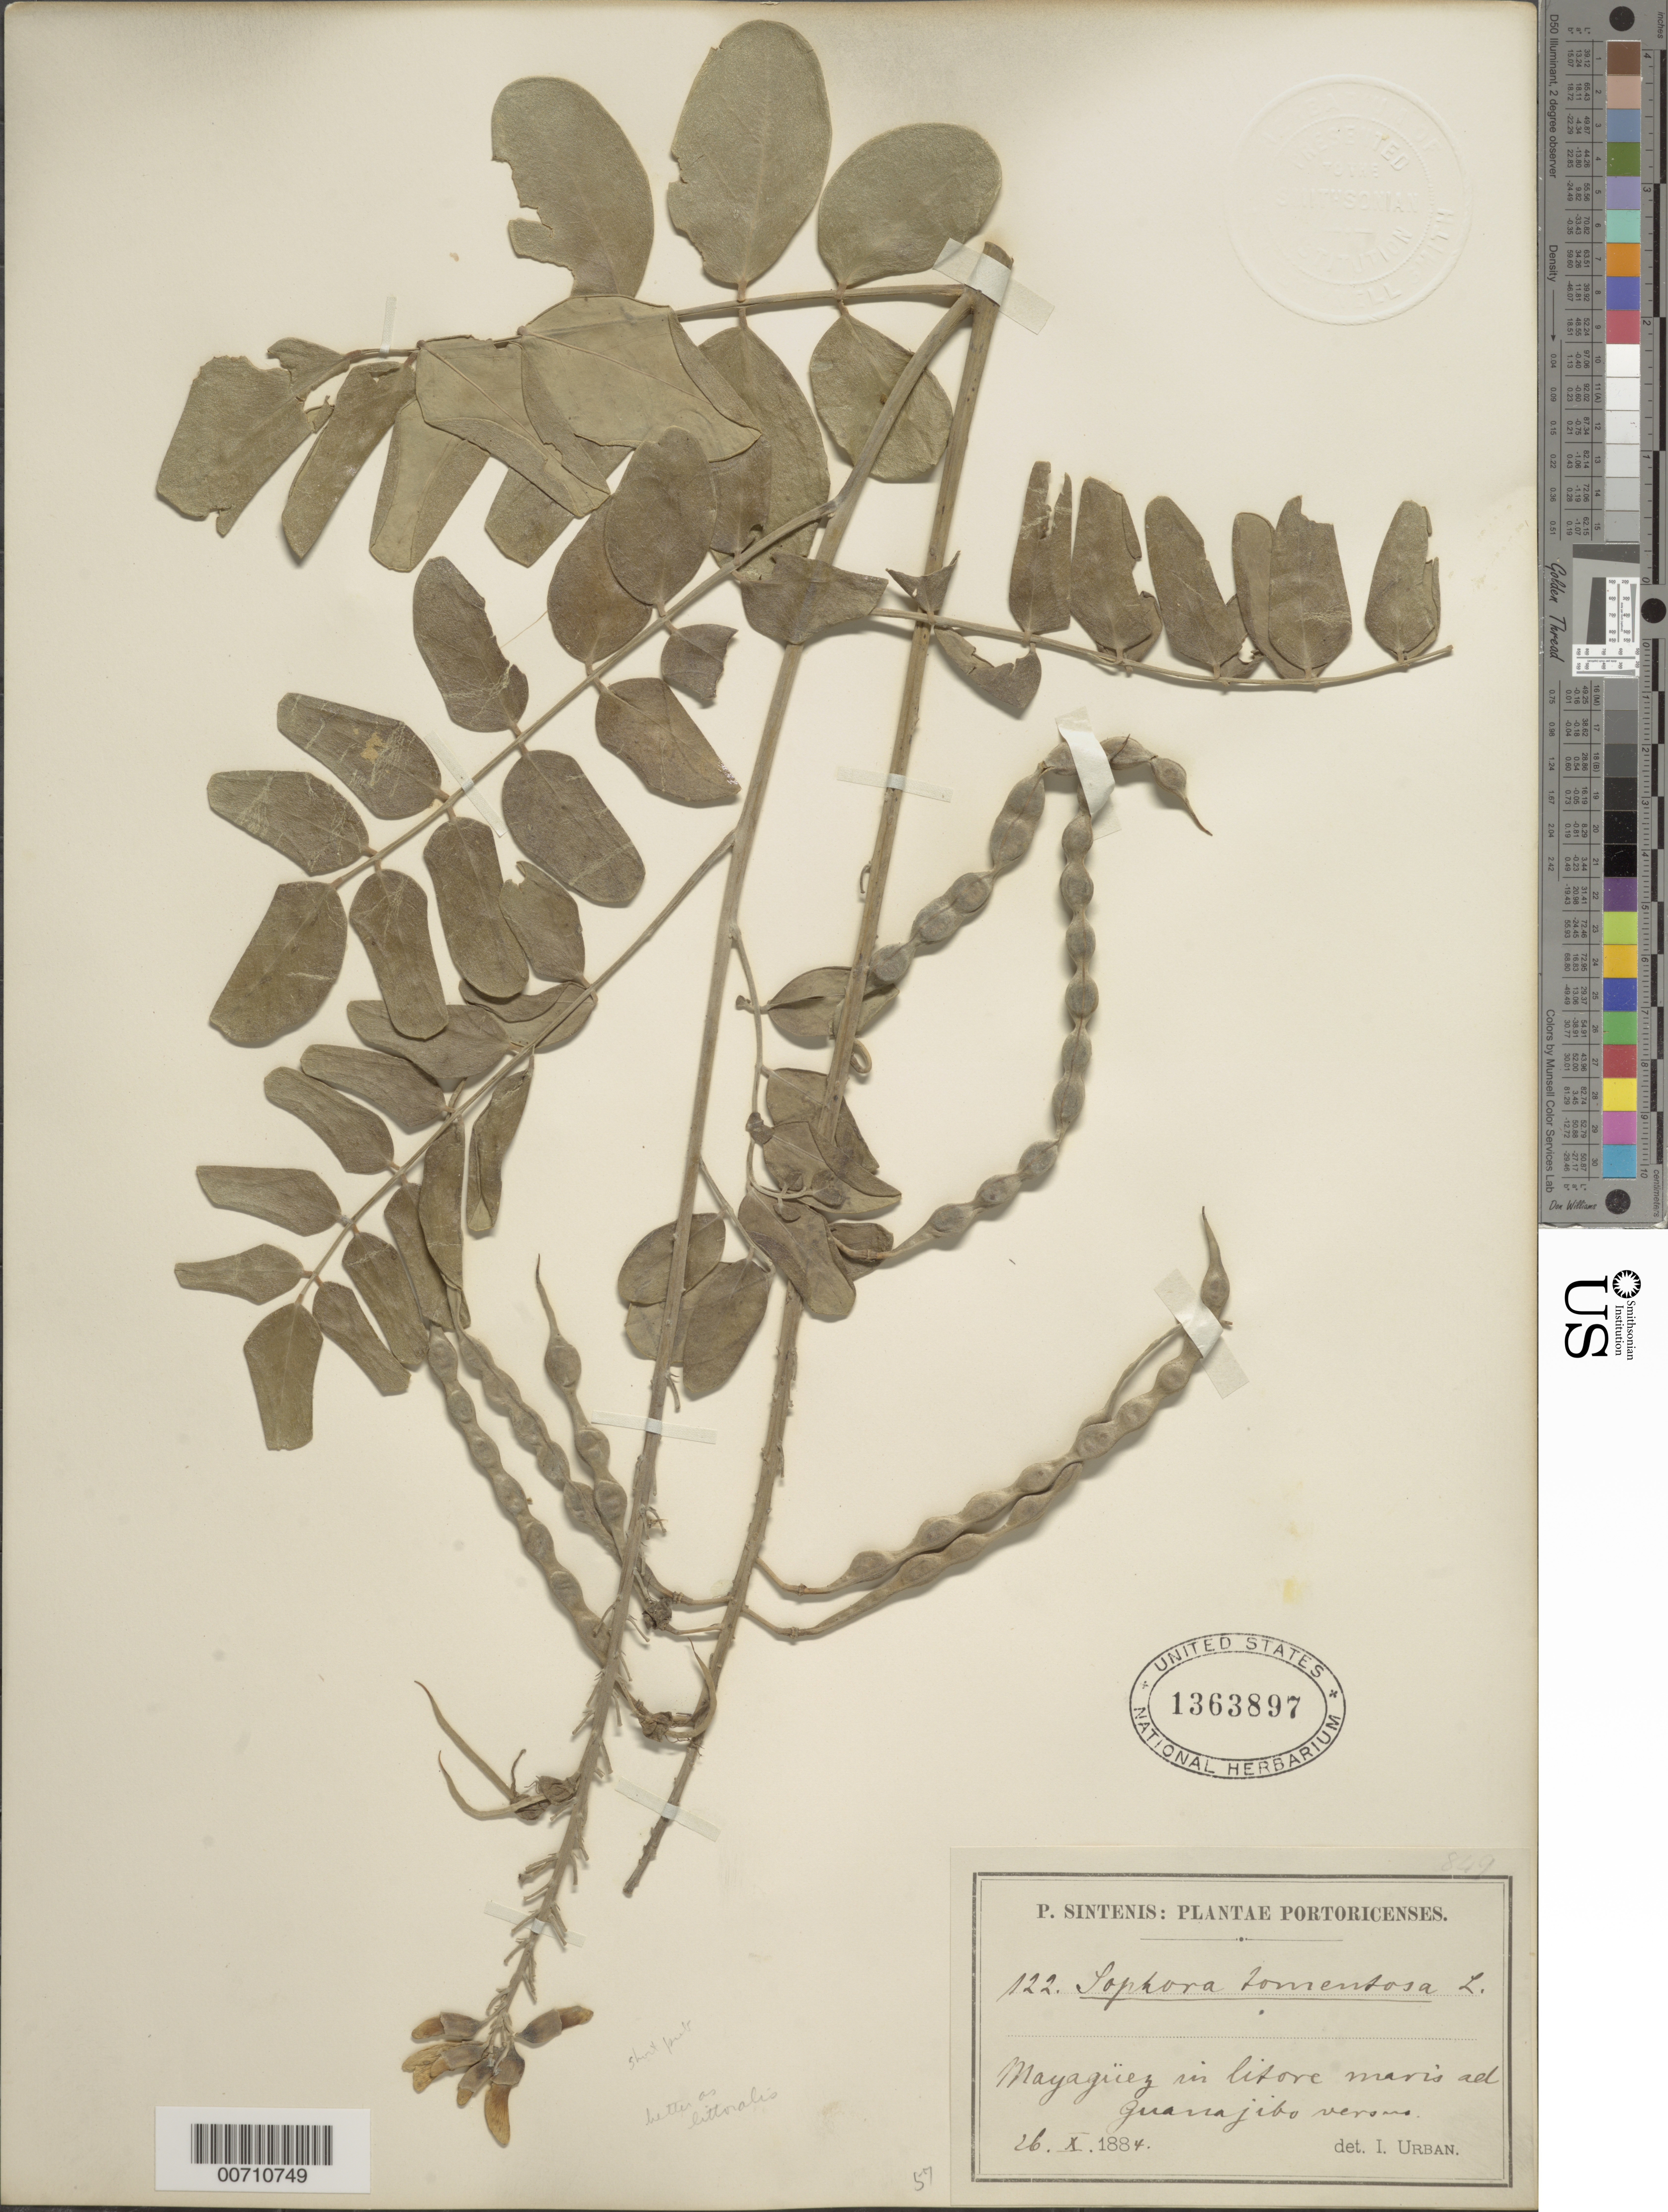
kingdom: Plantae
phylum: Tracheophyta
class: Magnoliopsida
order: Fabales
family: Fabaceae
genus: Sophora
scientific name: Sophora tomentosa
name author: L.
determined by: Urban, Ignatz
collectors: P. Sintenis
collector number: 122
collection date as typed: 26 Oct 1884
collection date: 1884-10-26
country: Puerto Rico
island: Greater Antilles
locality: Mayaguez in litore maris ad guanajibo versus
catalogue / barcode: US 1363897